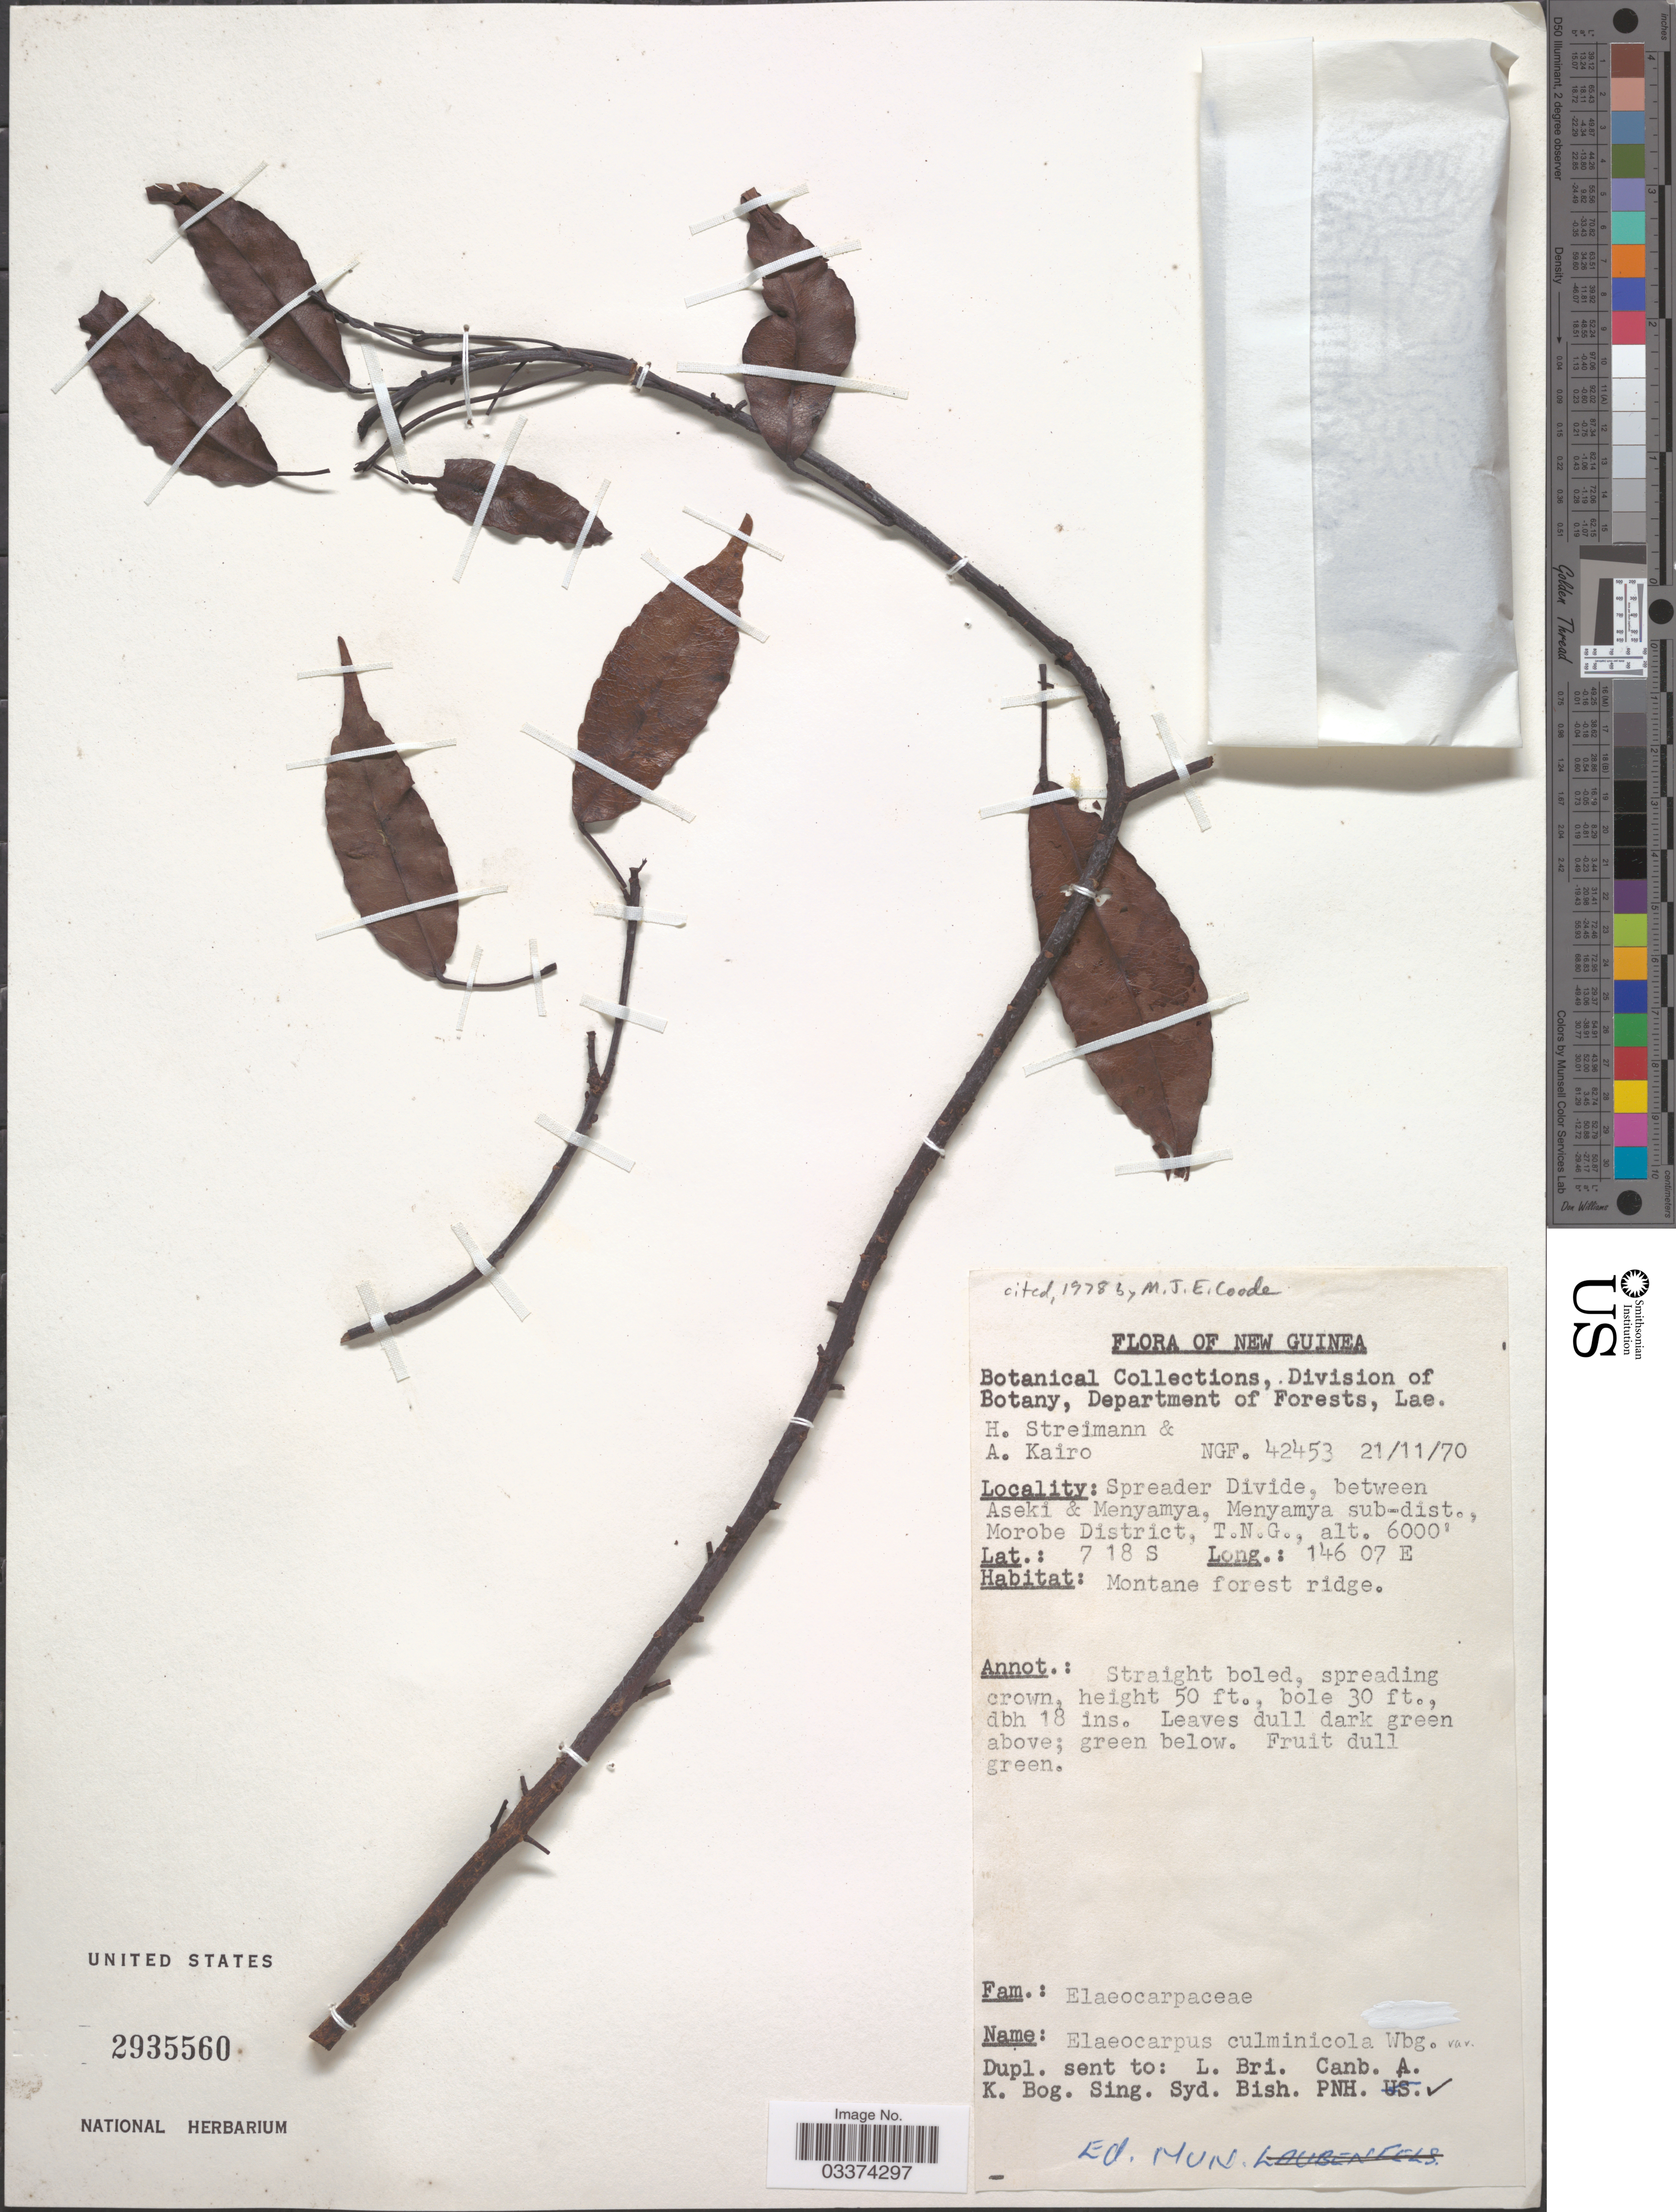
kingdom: Plantae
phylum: Tracheophyta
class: Magnoliopsida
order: Oxalidales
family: Elaeocarpaceae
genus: Elaeocarpus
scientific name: Elaeocarpus culminicola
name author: Warb.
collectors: H. Streimann & A. Kairo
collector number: NGF42453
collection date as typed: Transcribed d/m/y: 21/11/70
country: Papua New Guinea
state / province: Morobe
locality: New Guinea, Spreader Divide, between Aseki & Menyamya, Menyamya sub-dist., Morobe District, T.N.G.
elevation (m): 1829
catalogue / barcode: US 2935560